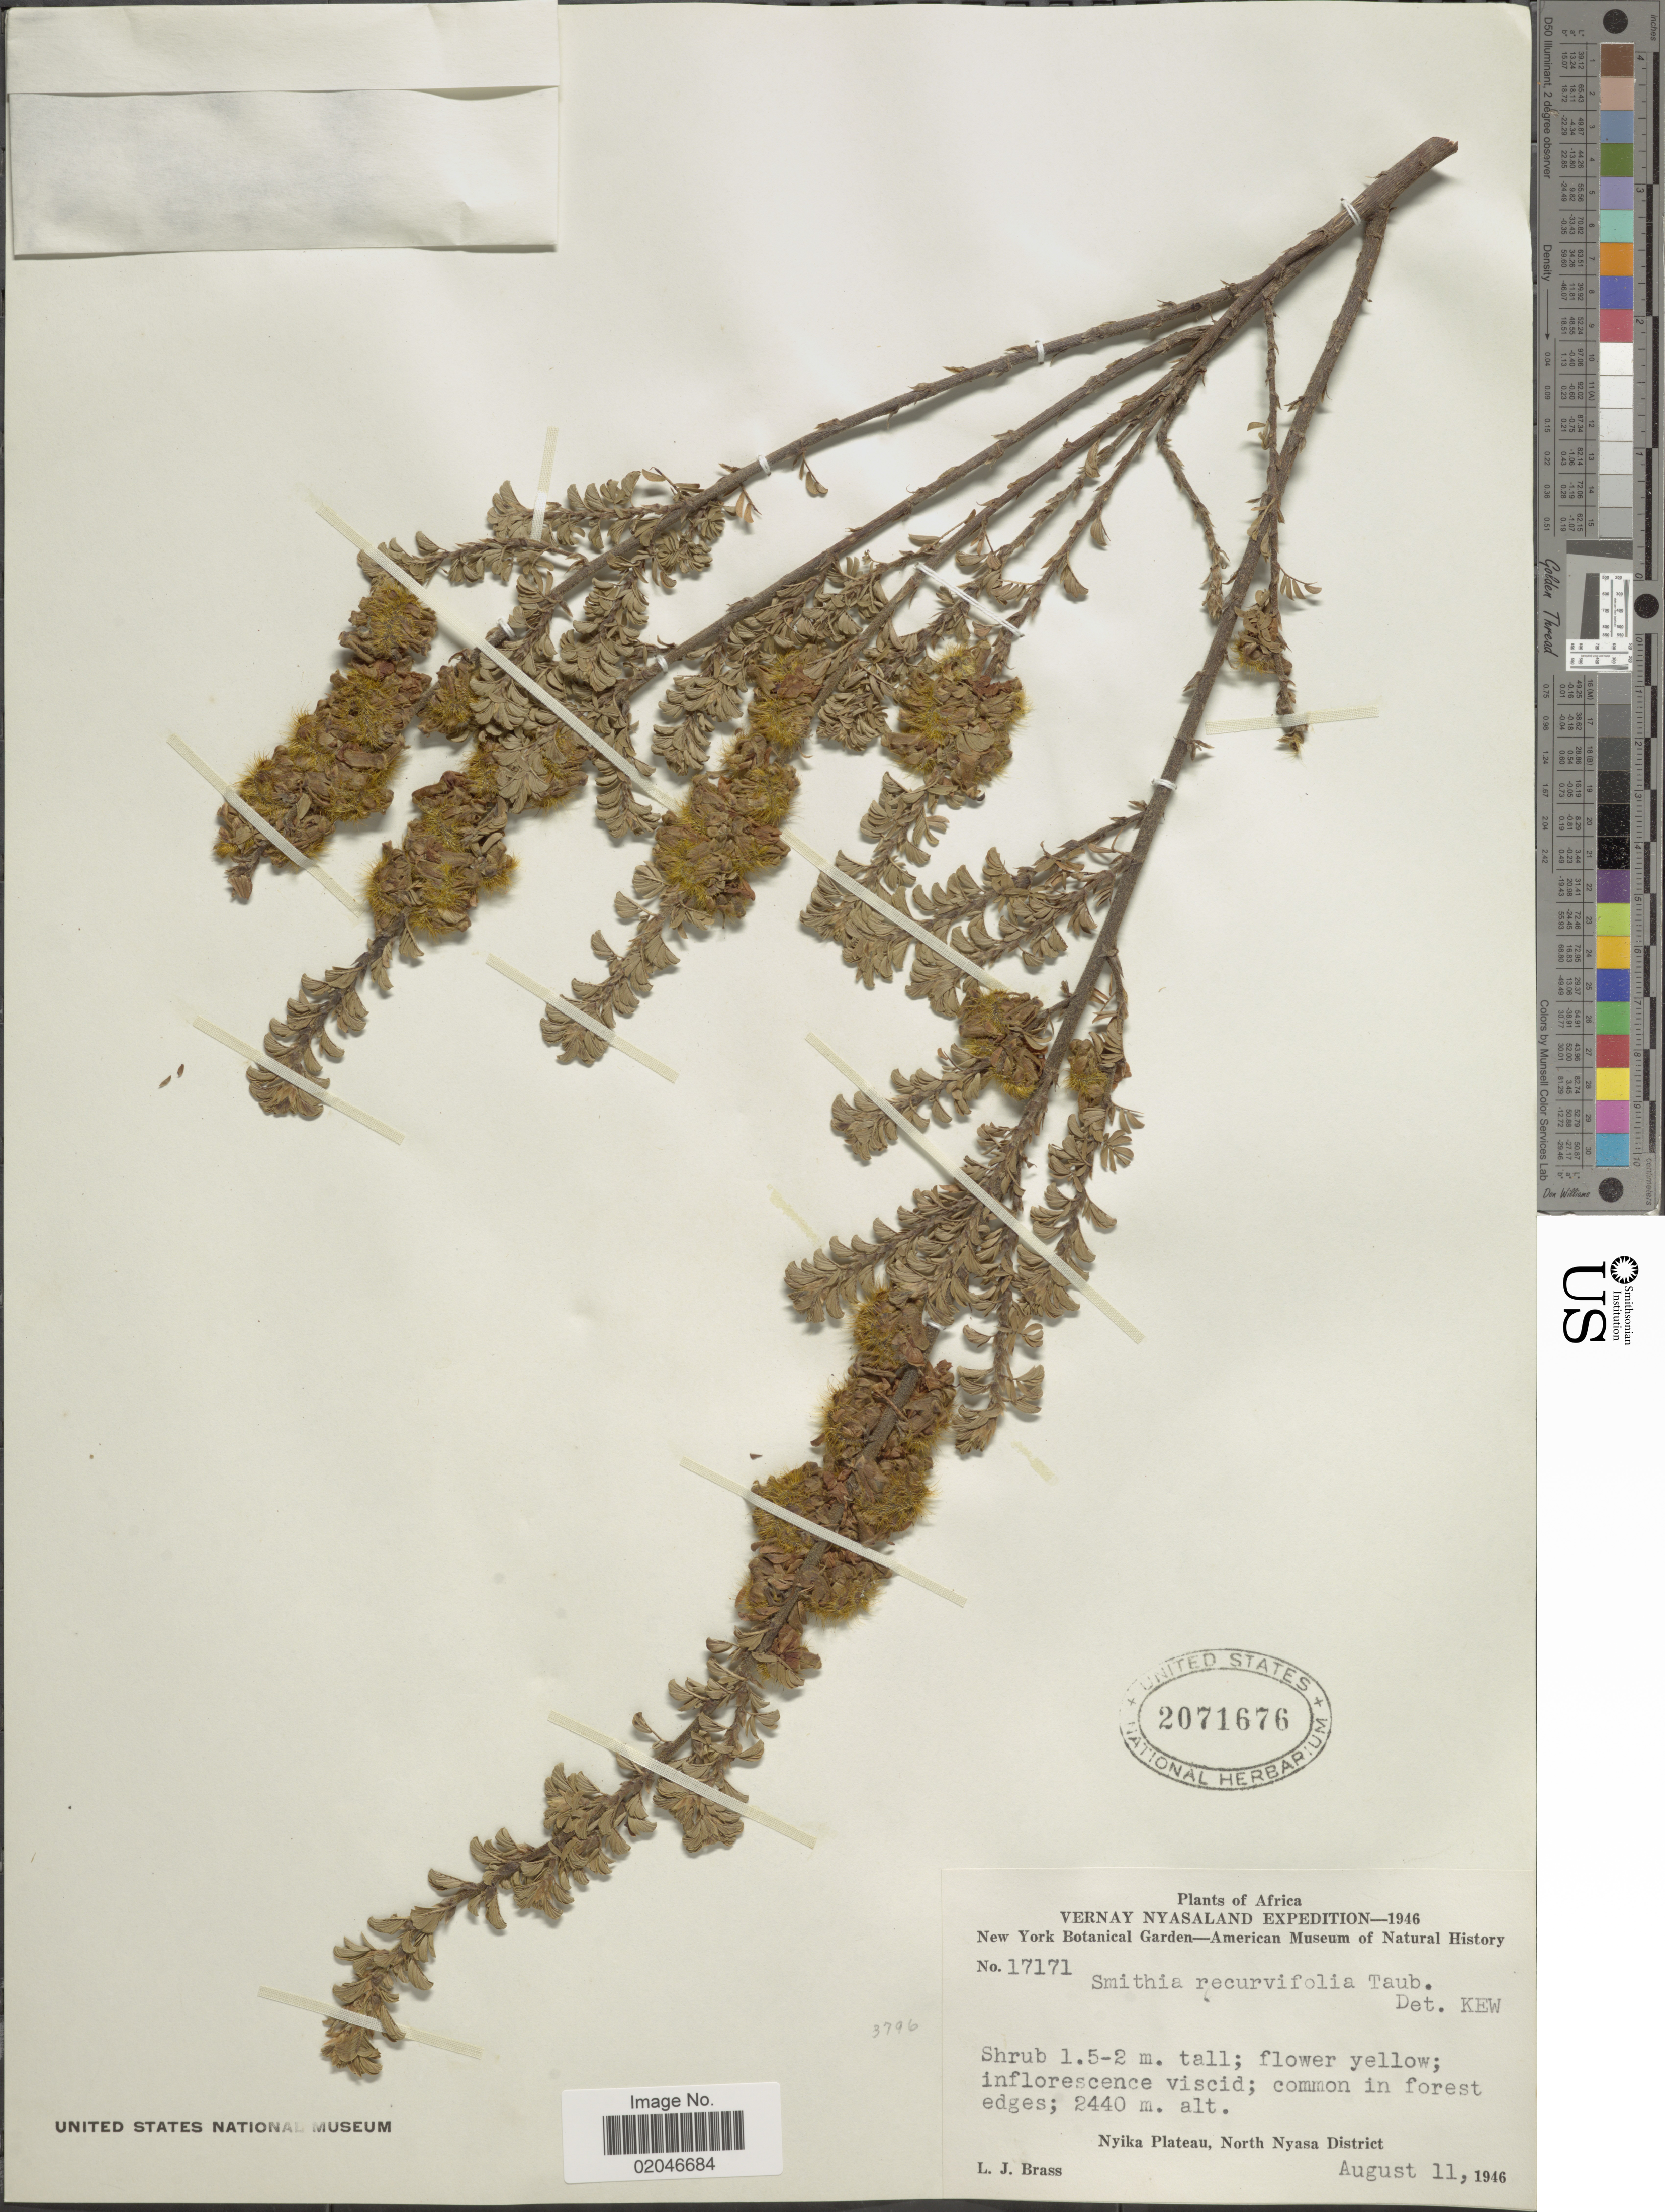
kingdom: Plantae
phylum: Tracheophyta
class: Magnoliopsida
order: Fabales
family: Fabaceae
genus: Kotschya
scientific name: Kotschya recurvifolia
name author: (Taub.) F. White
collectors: L. J. Brass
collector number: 17171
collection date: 1946-08-11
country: Malawi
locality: Vernay Nyasaland, common in forest edges, Nyika Plateau, North Nyasa District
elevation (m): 2440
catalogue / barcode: US 2071676